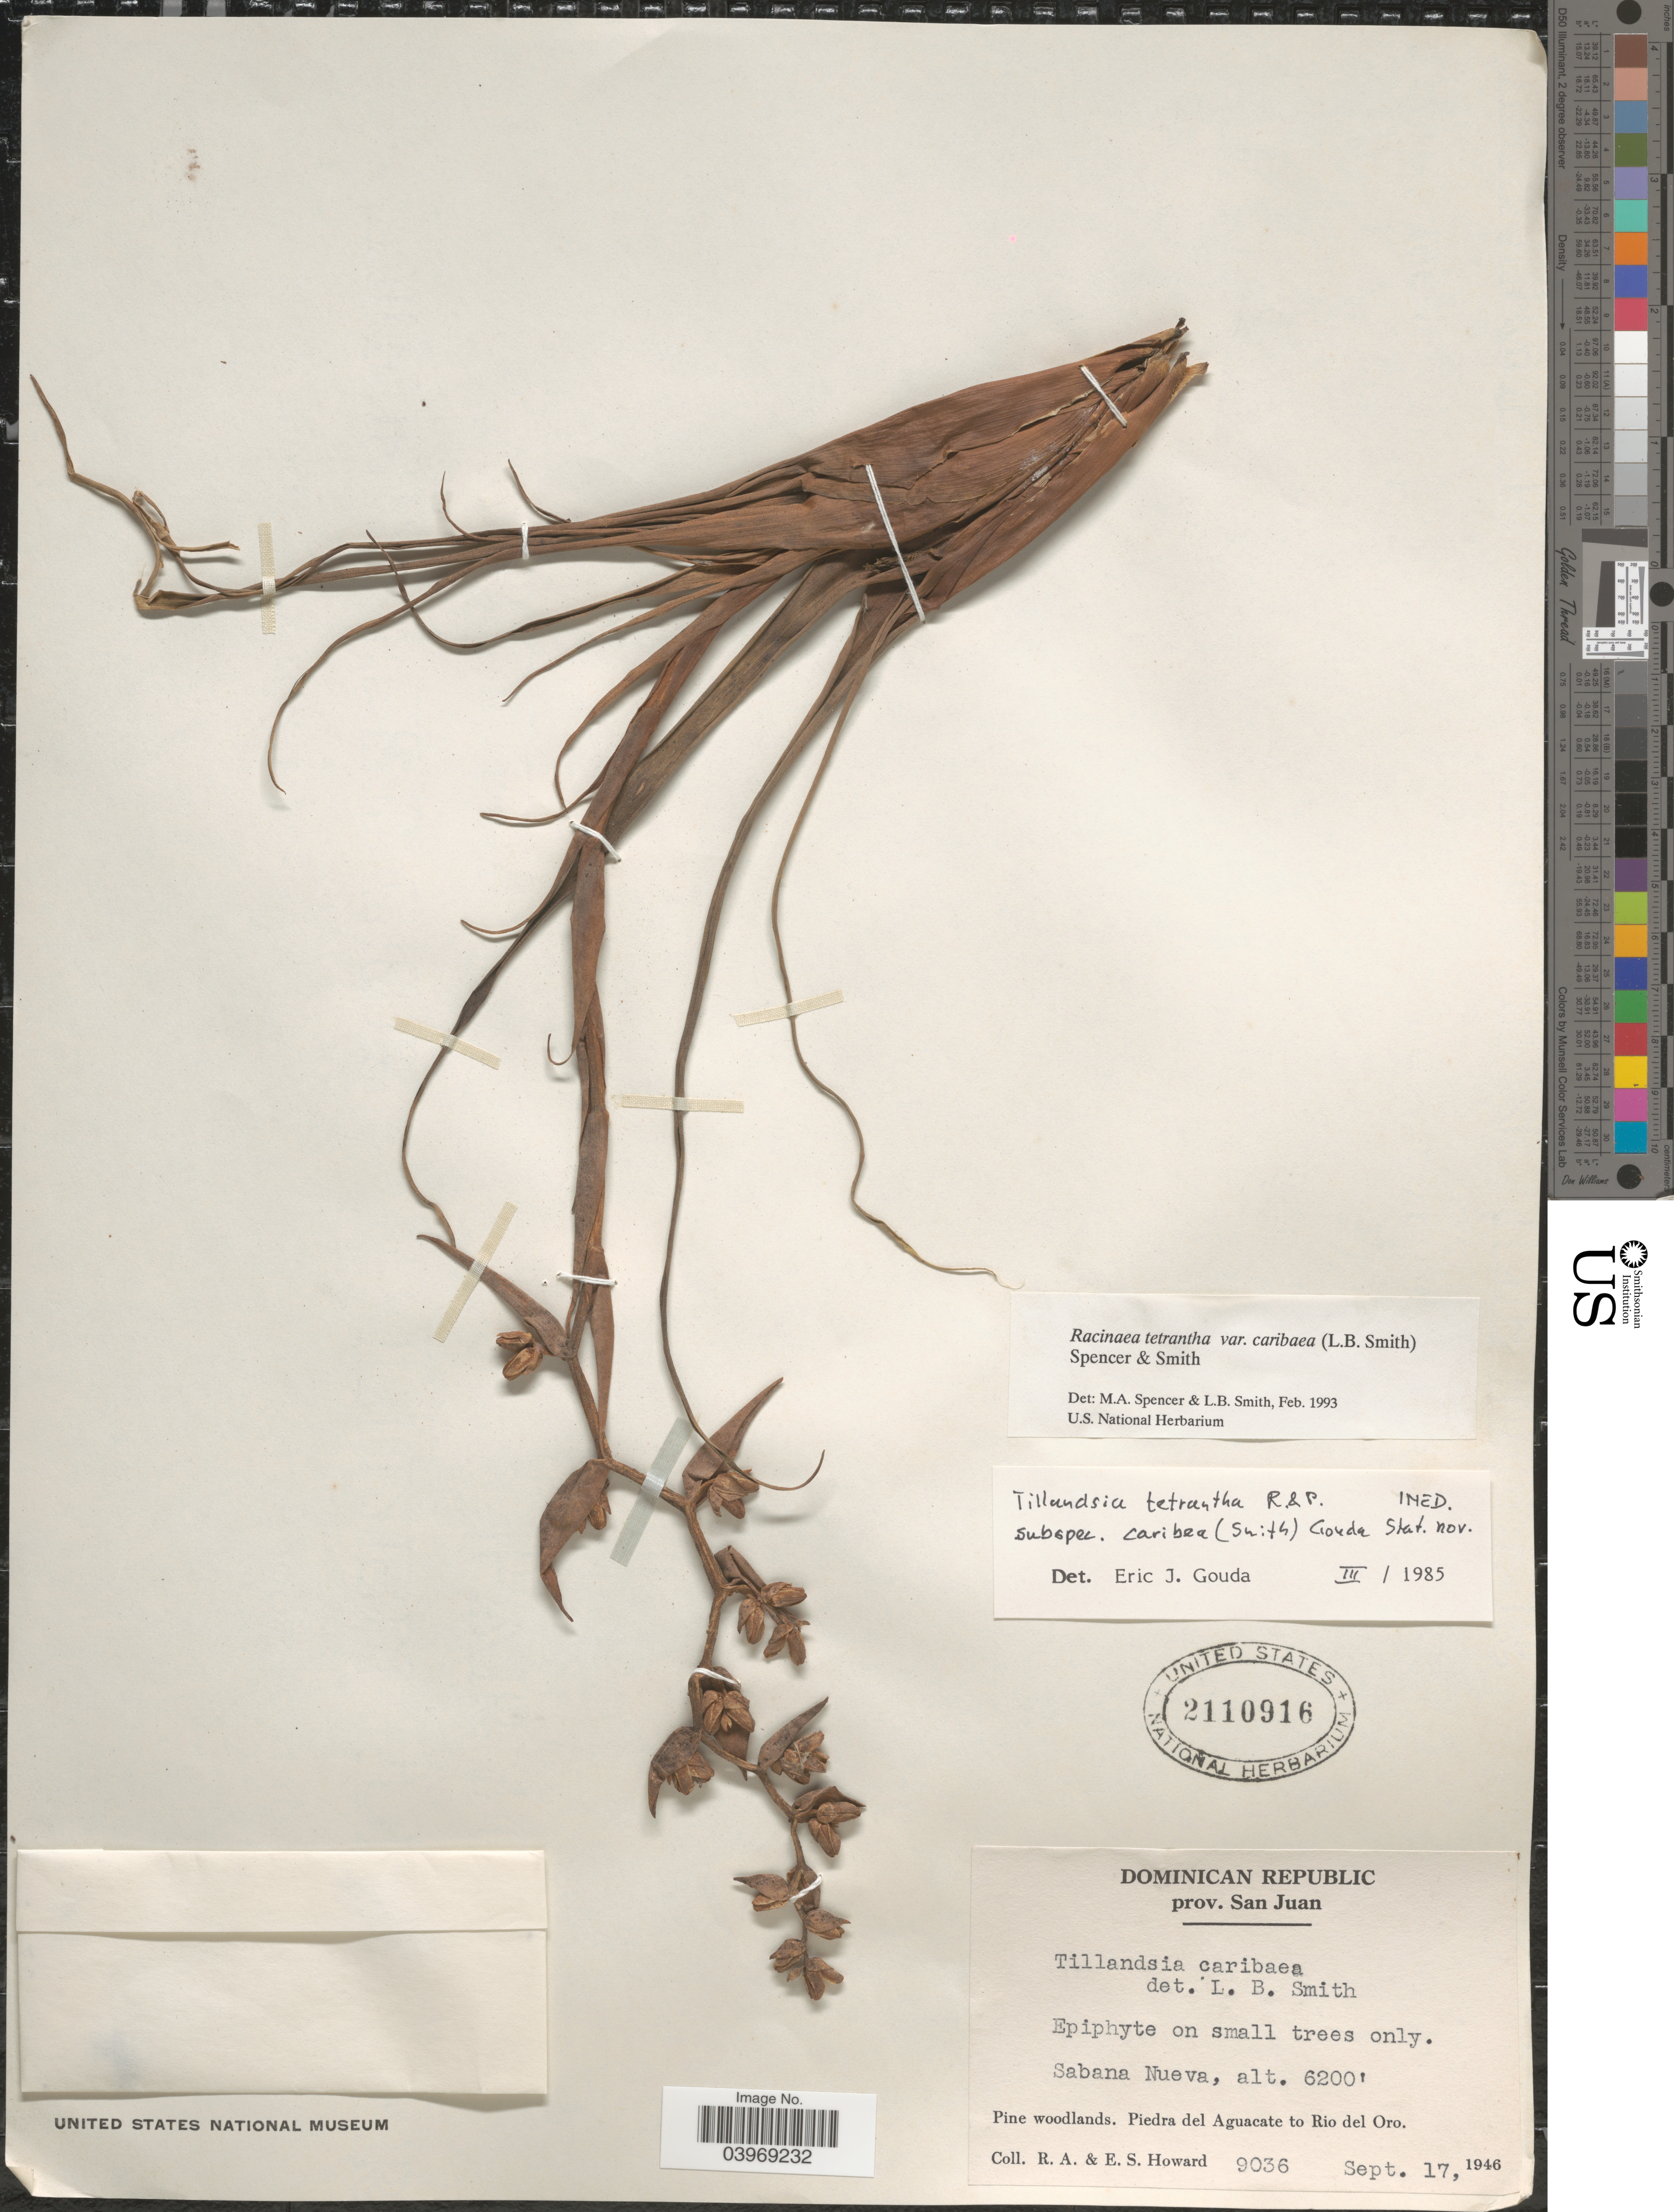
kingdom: Plantae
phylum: Tracheophyta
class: Liliopsida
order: Poales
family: Bromeliaceae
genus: Racinaea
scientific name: Racinaea tetrantha var. caribaea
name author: (L.B. Sm.) M.A. Spencer & L.B. Sm.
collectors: R. A. Howard & E. S. Howard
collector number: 9036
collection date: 1946-09-17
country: Dominican Republic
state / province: San Juan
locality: Sabana Nueva. Pine woodlands. Piedra del Aguacate to Rio del Oro.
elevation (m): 1890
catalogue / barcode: US 2110916